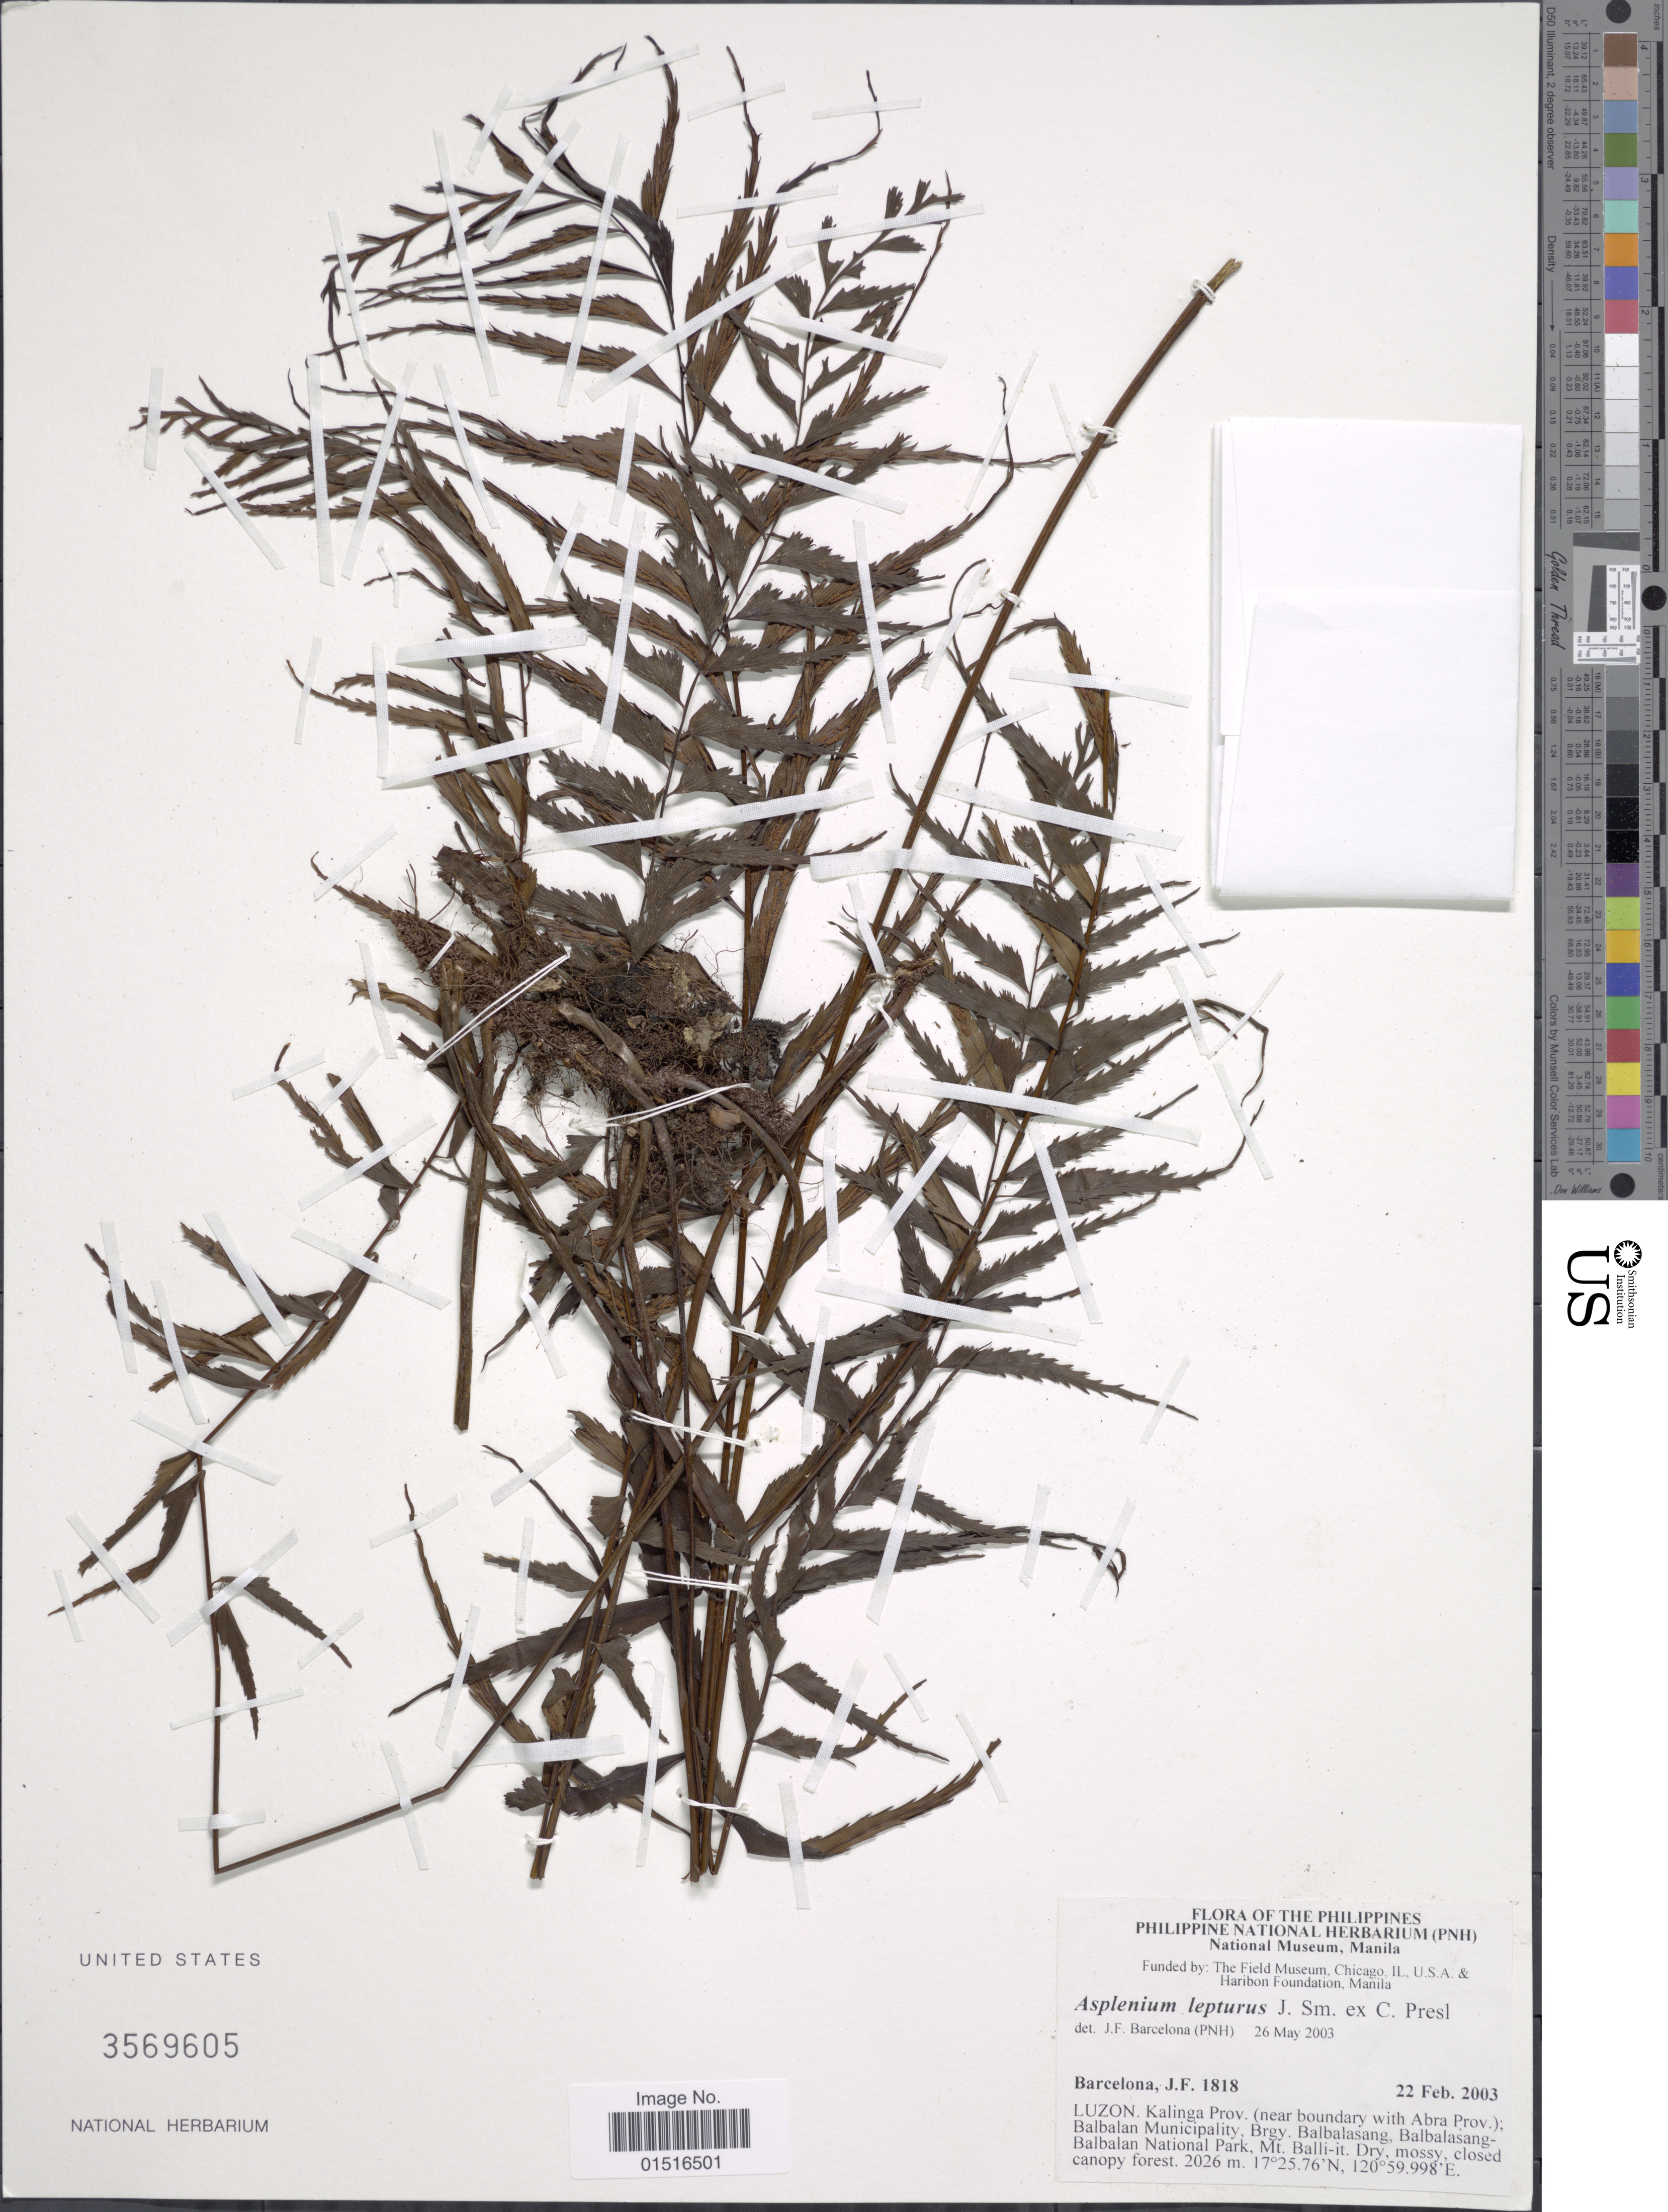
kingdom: Plantae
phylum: Tracheophyta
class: Polypodiopsida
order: Polypodiales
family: Aspleniaceae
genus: Asplenium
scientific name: Asplenium lepturus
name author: J. Sm. ex C. Presl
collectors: J. F. Barcelona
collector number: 1818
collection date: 2003-02-22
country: Philippines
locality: Luzon, Kalinga Prov. (near boundary with Abra Prov.); Balbalan Municipality, Brgy. Balbalasang, Balbalasang-Balbalan National Park, Mt. Balli-it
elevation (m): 2026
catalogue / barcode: US 3569605